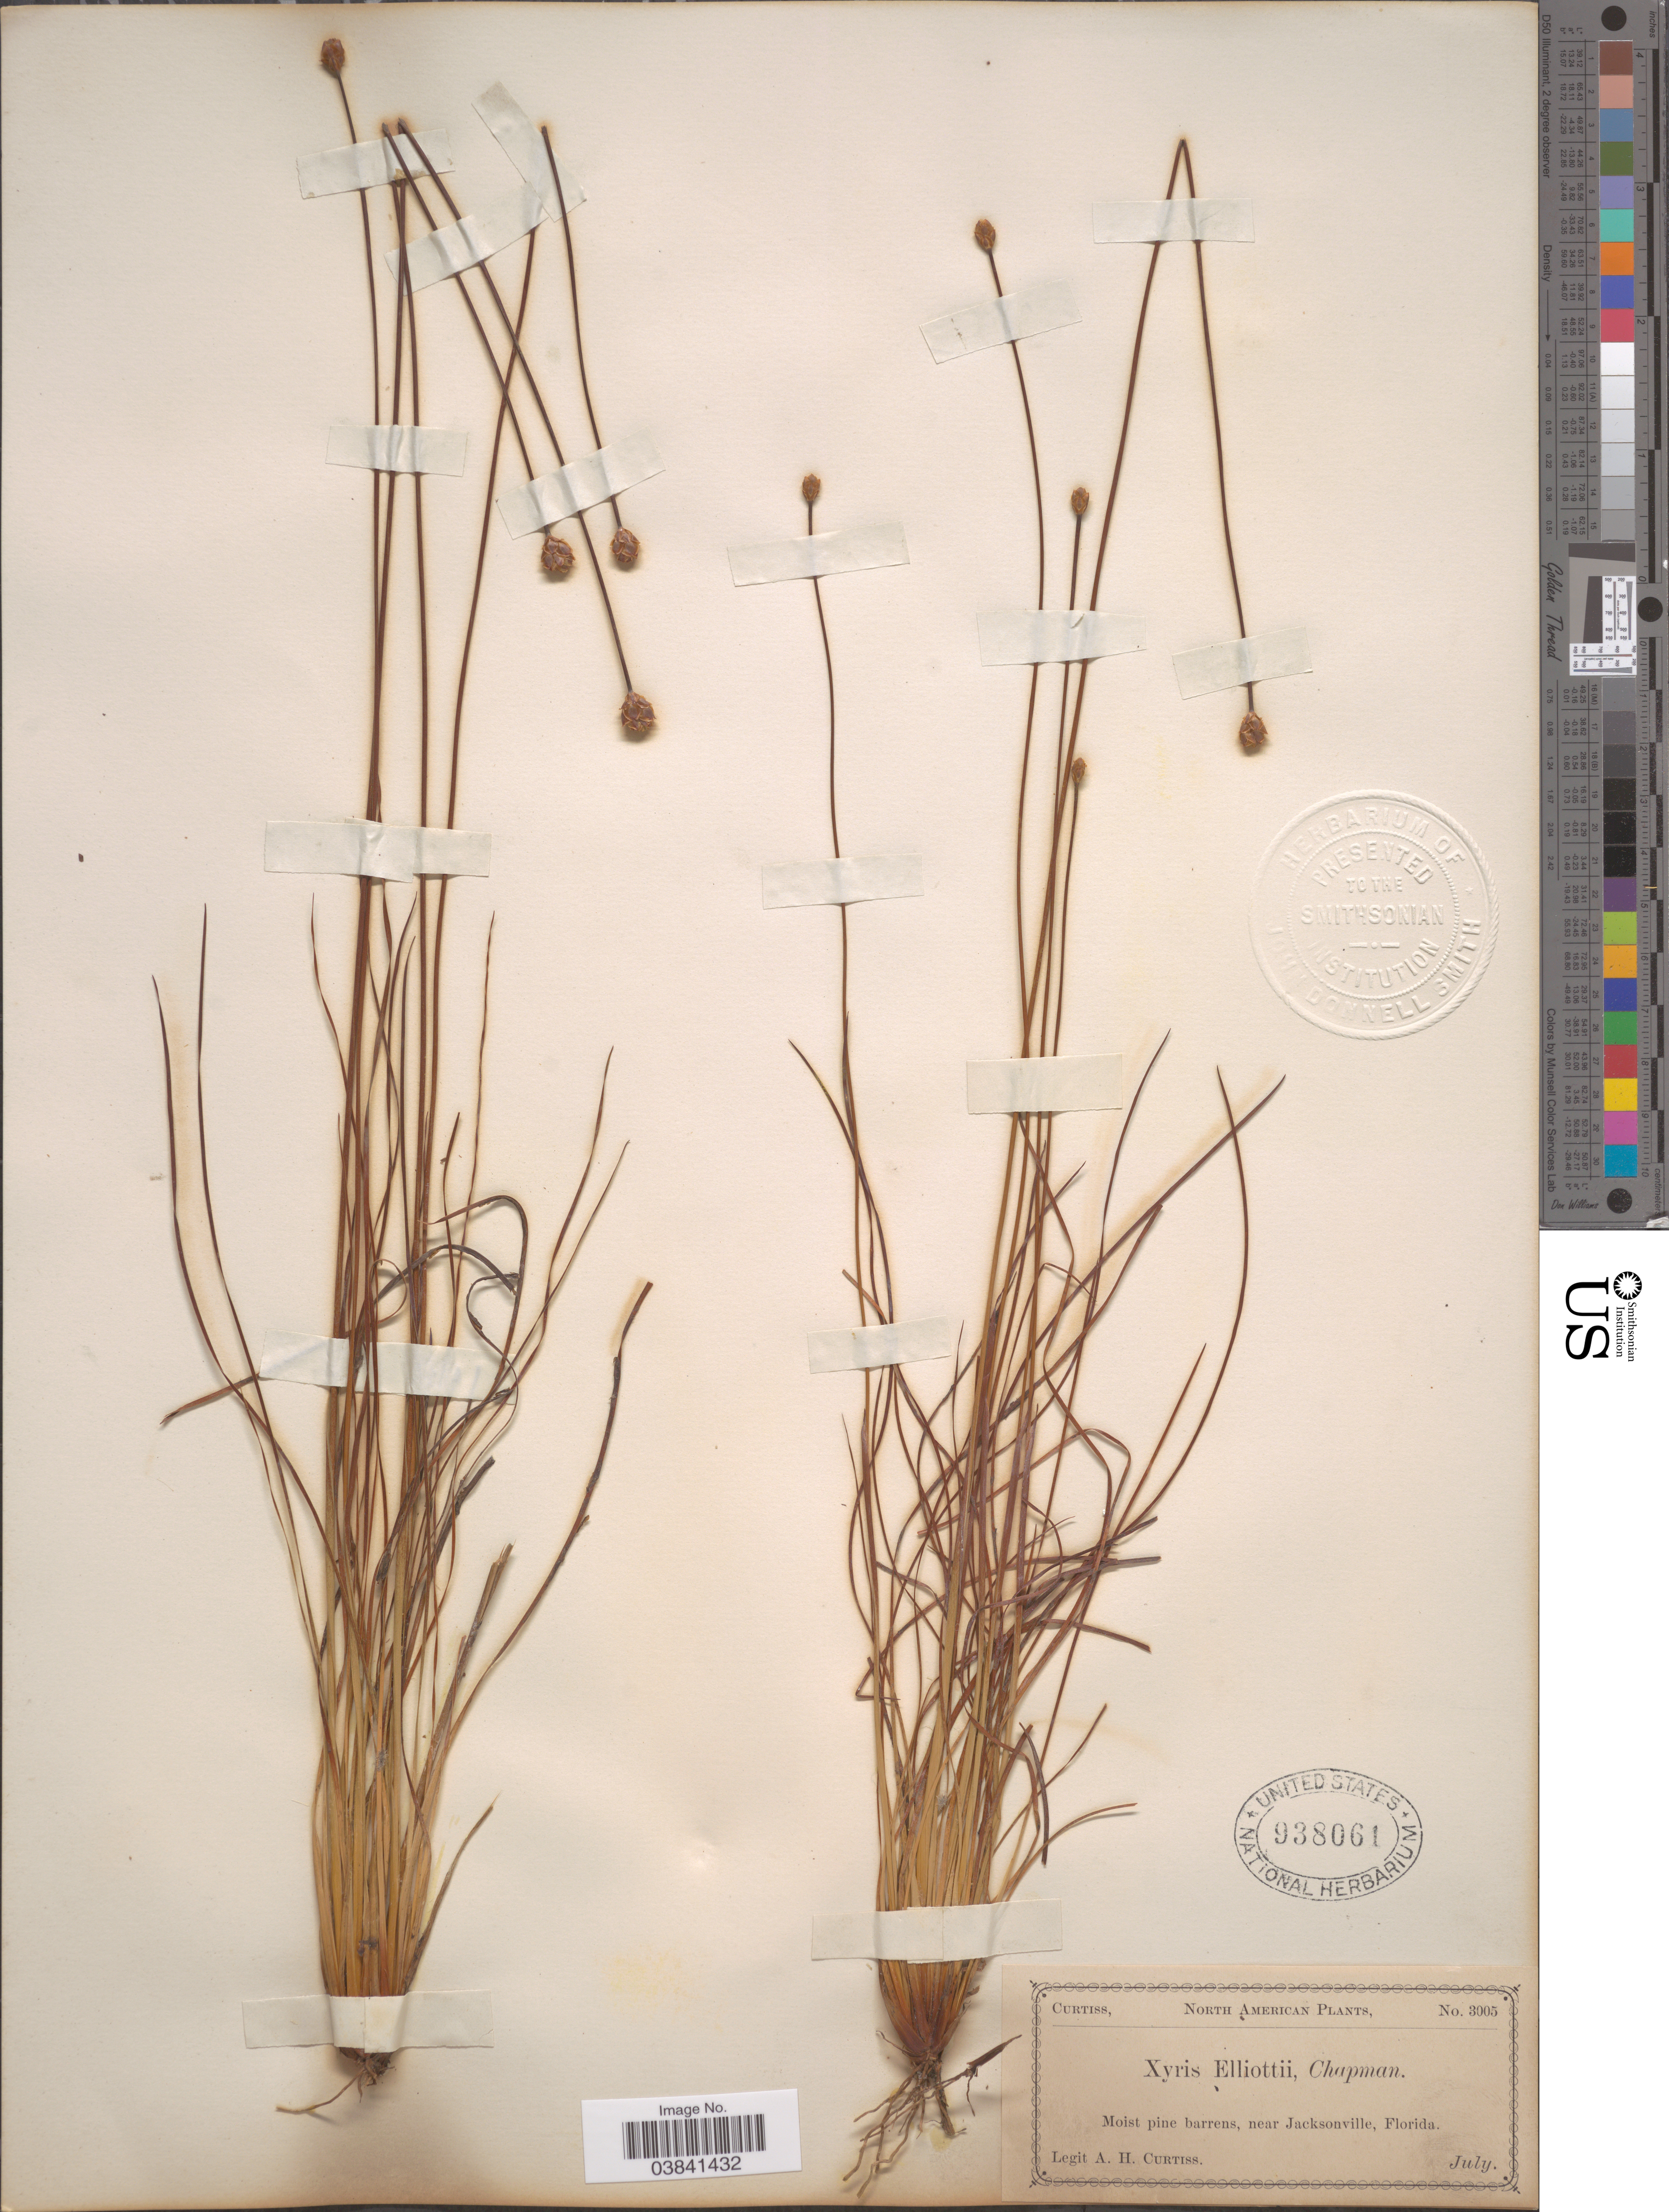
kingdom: Plantae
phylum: Tracheophyta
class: Liliopsida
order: Poales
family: Xyridaceae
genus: Xyris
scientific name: Xyris elliottii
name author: Chapm.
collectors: A. H. Curtiss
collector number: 3005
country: United States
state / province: Florida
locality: Moist pine barrens, near Jacksonville.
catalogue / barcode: US 938061